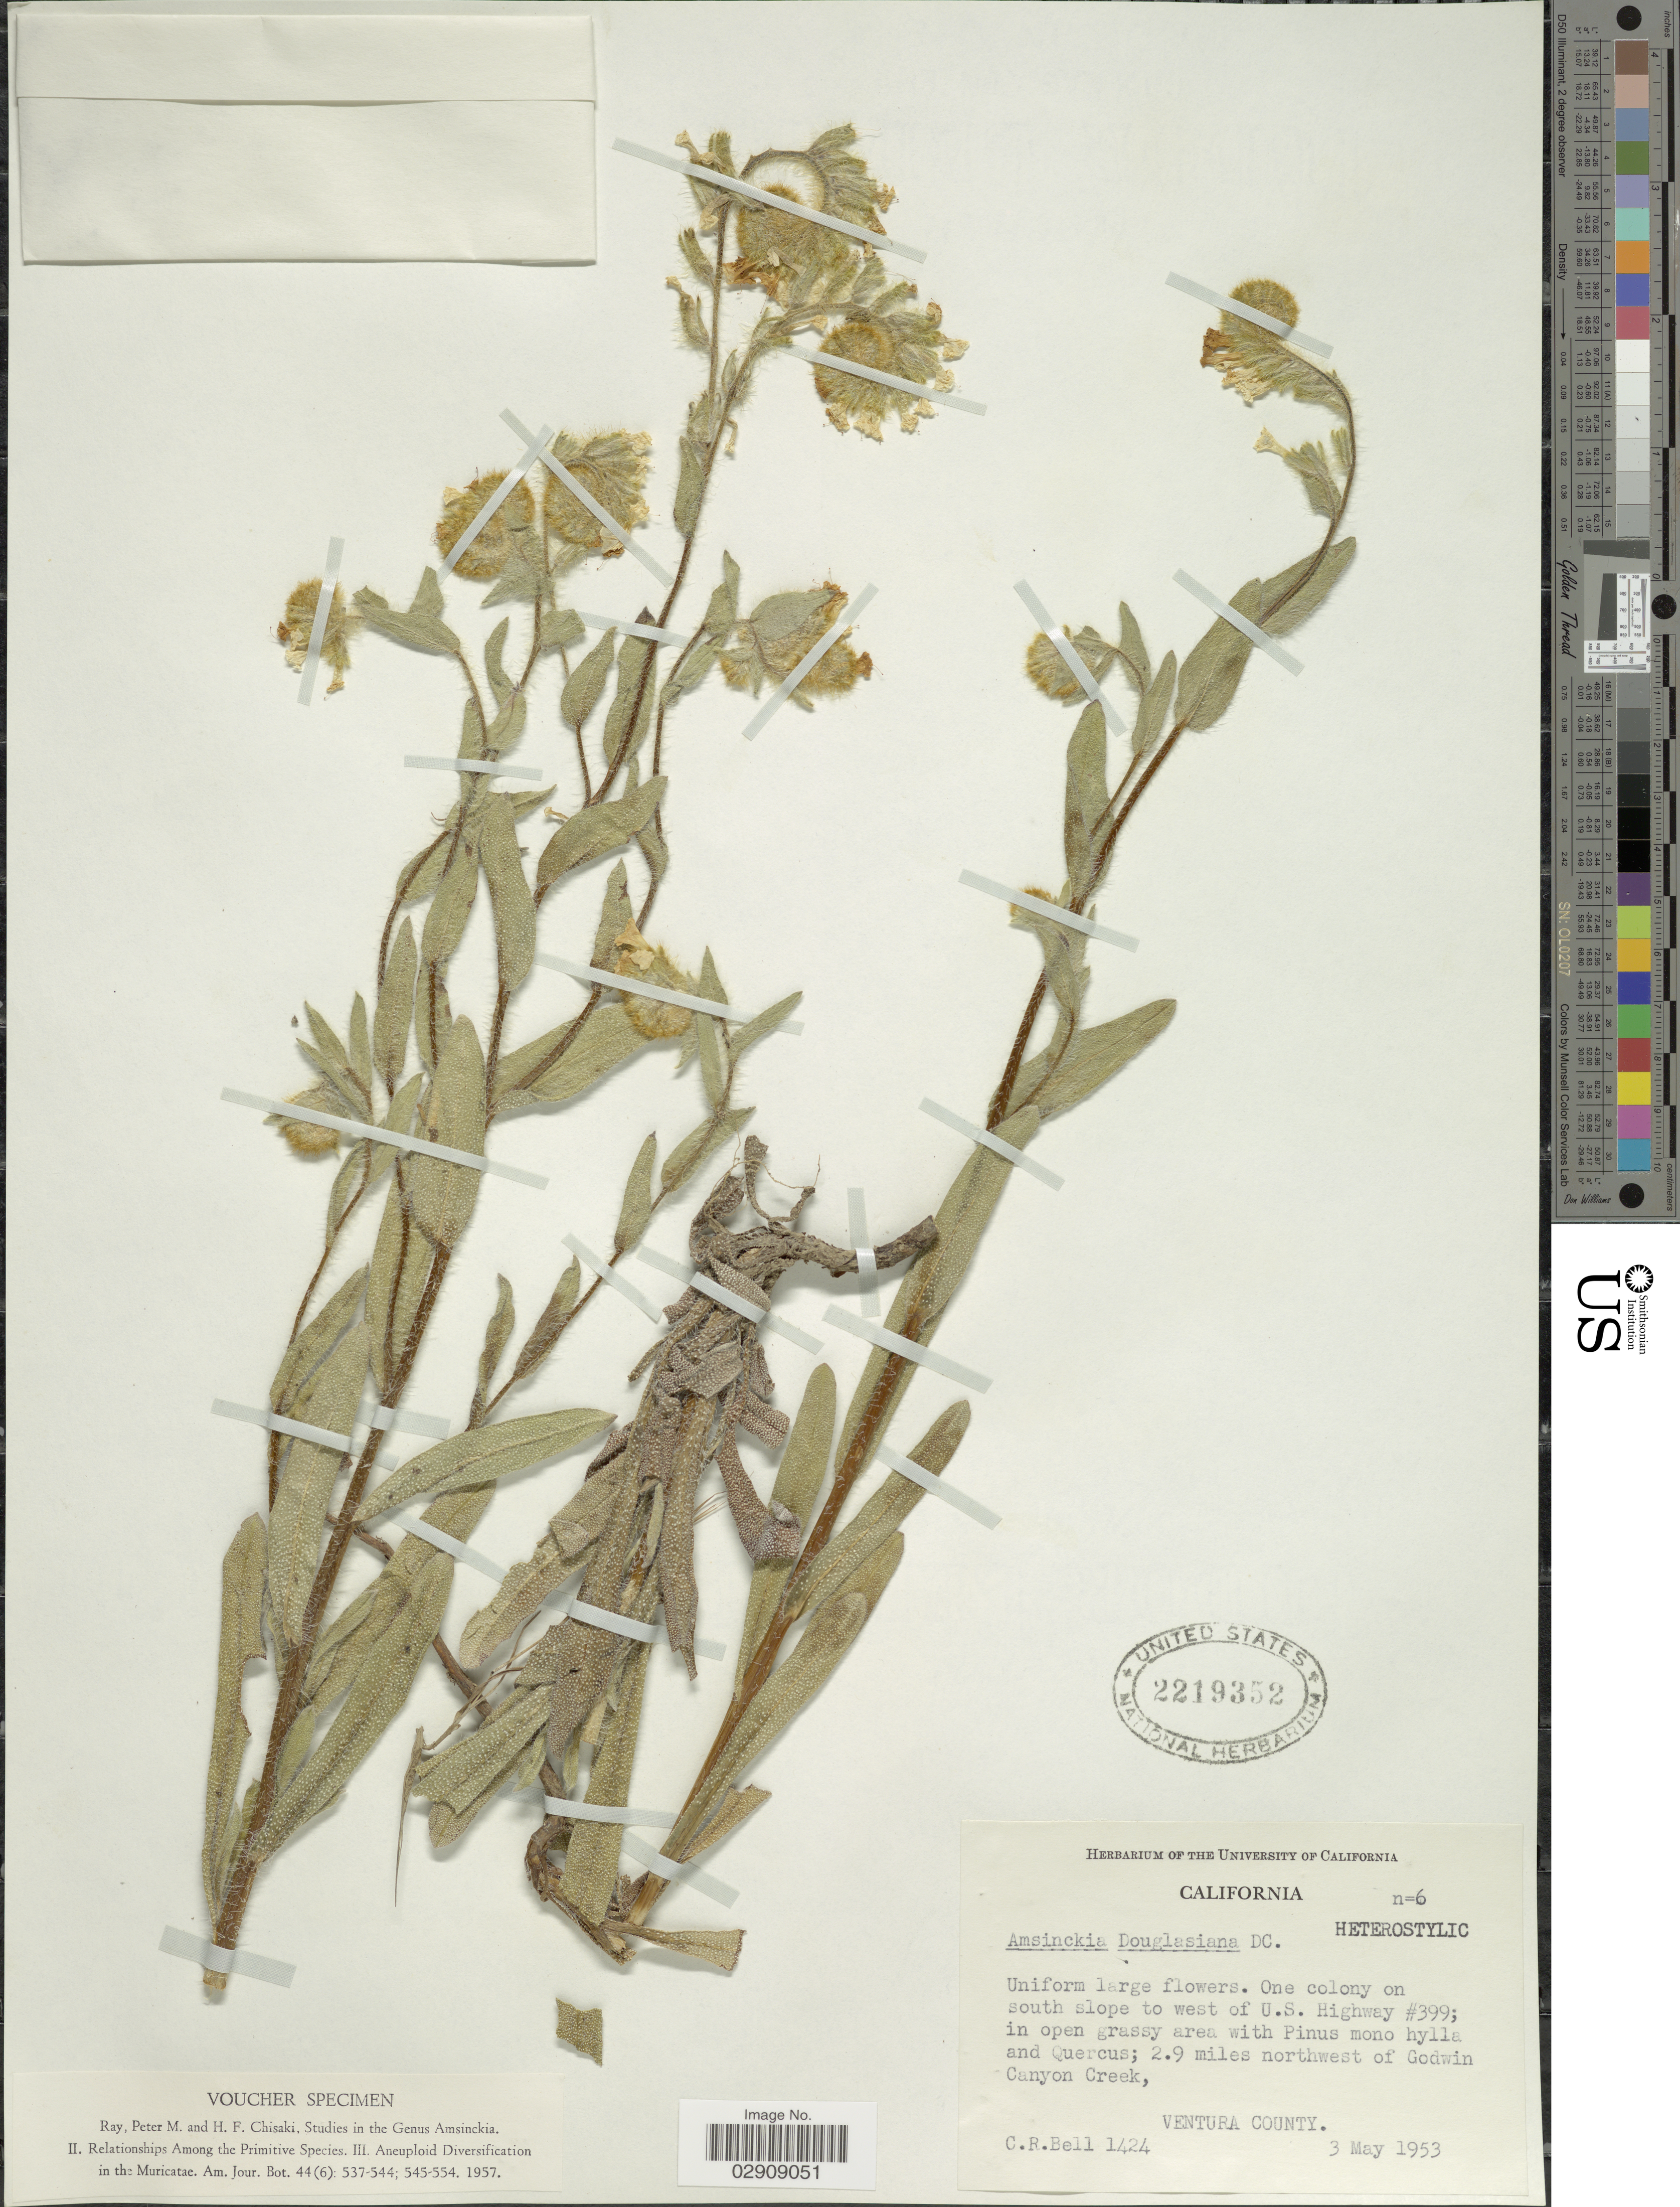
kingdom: Plantae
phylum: Tracheophyta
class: Magnoliopsida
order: Boraginales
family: Boraginaceae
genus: Amsinckia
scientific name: Amsinckia douglasiana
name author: A. DC.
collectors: C. R. Bell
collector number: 1424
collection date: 1953-05-03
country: United States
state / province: California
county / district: Ventura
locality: One colony on south slope to west of U.S. Highway #399; 2.9 miles northwest of Godwin Canyon Creek, Ventura County.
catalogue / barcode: US 2219352